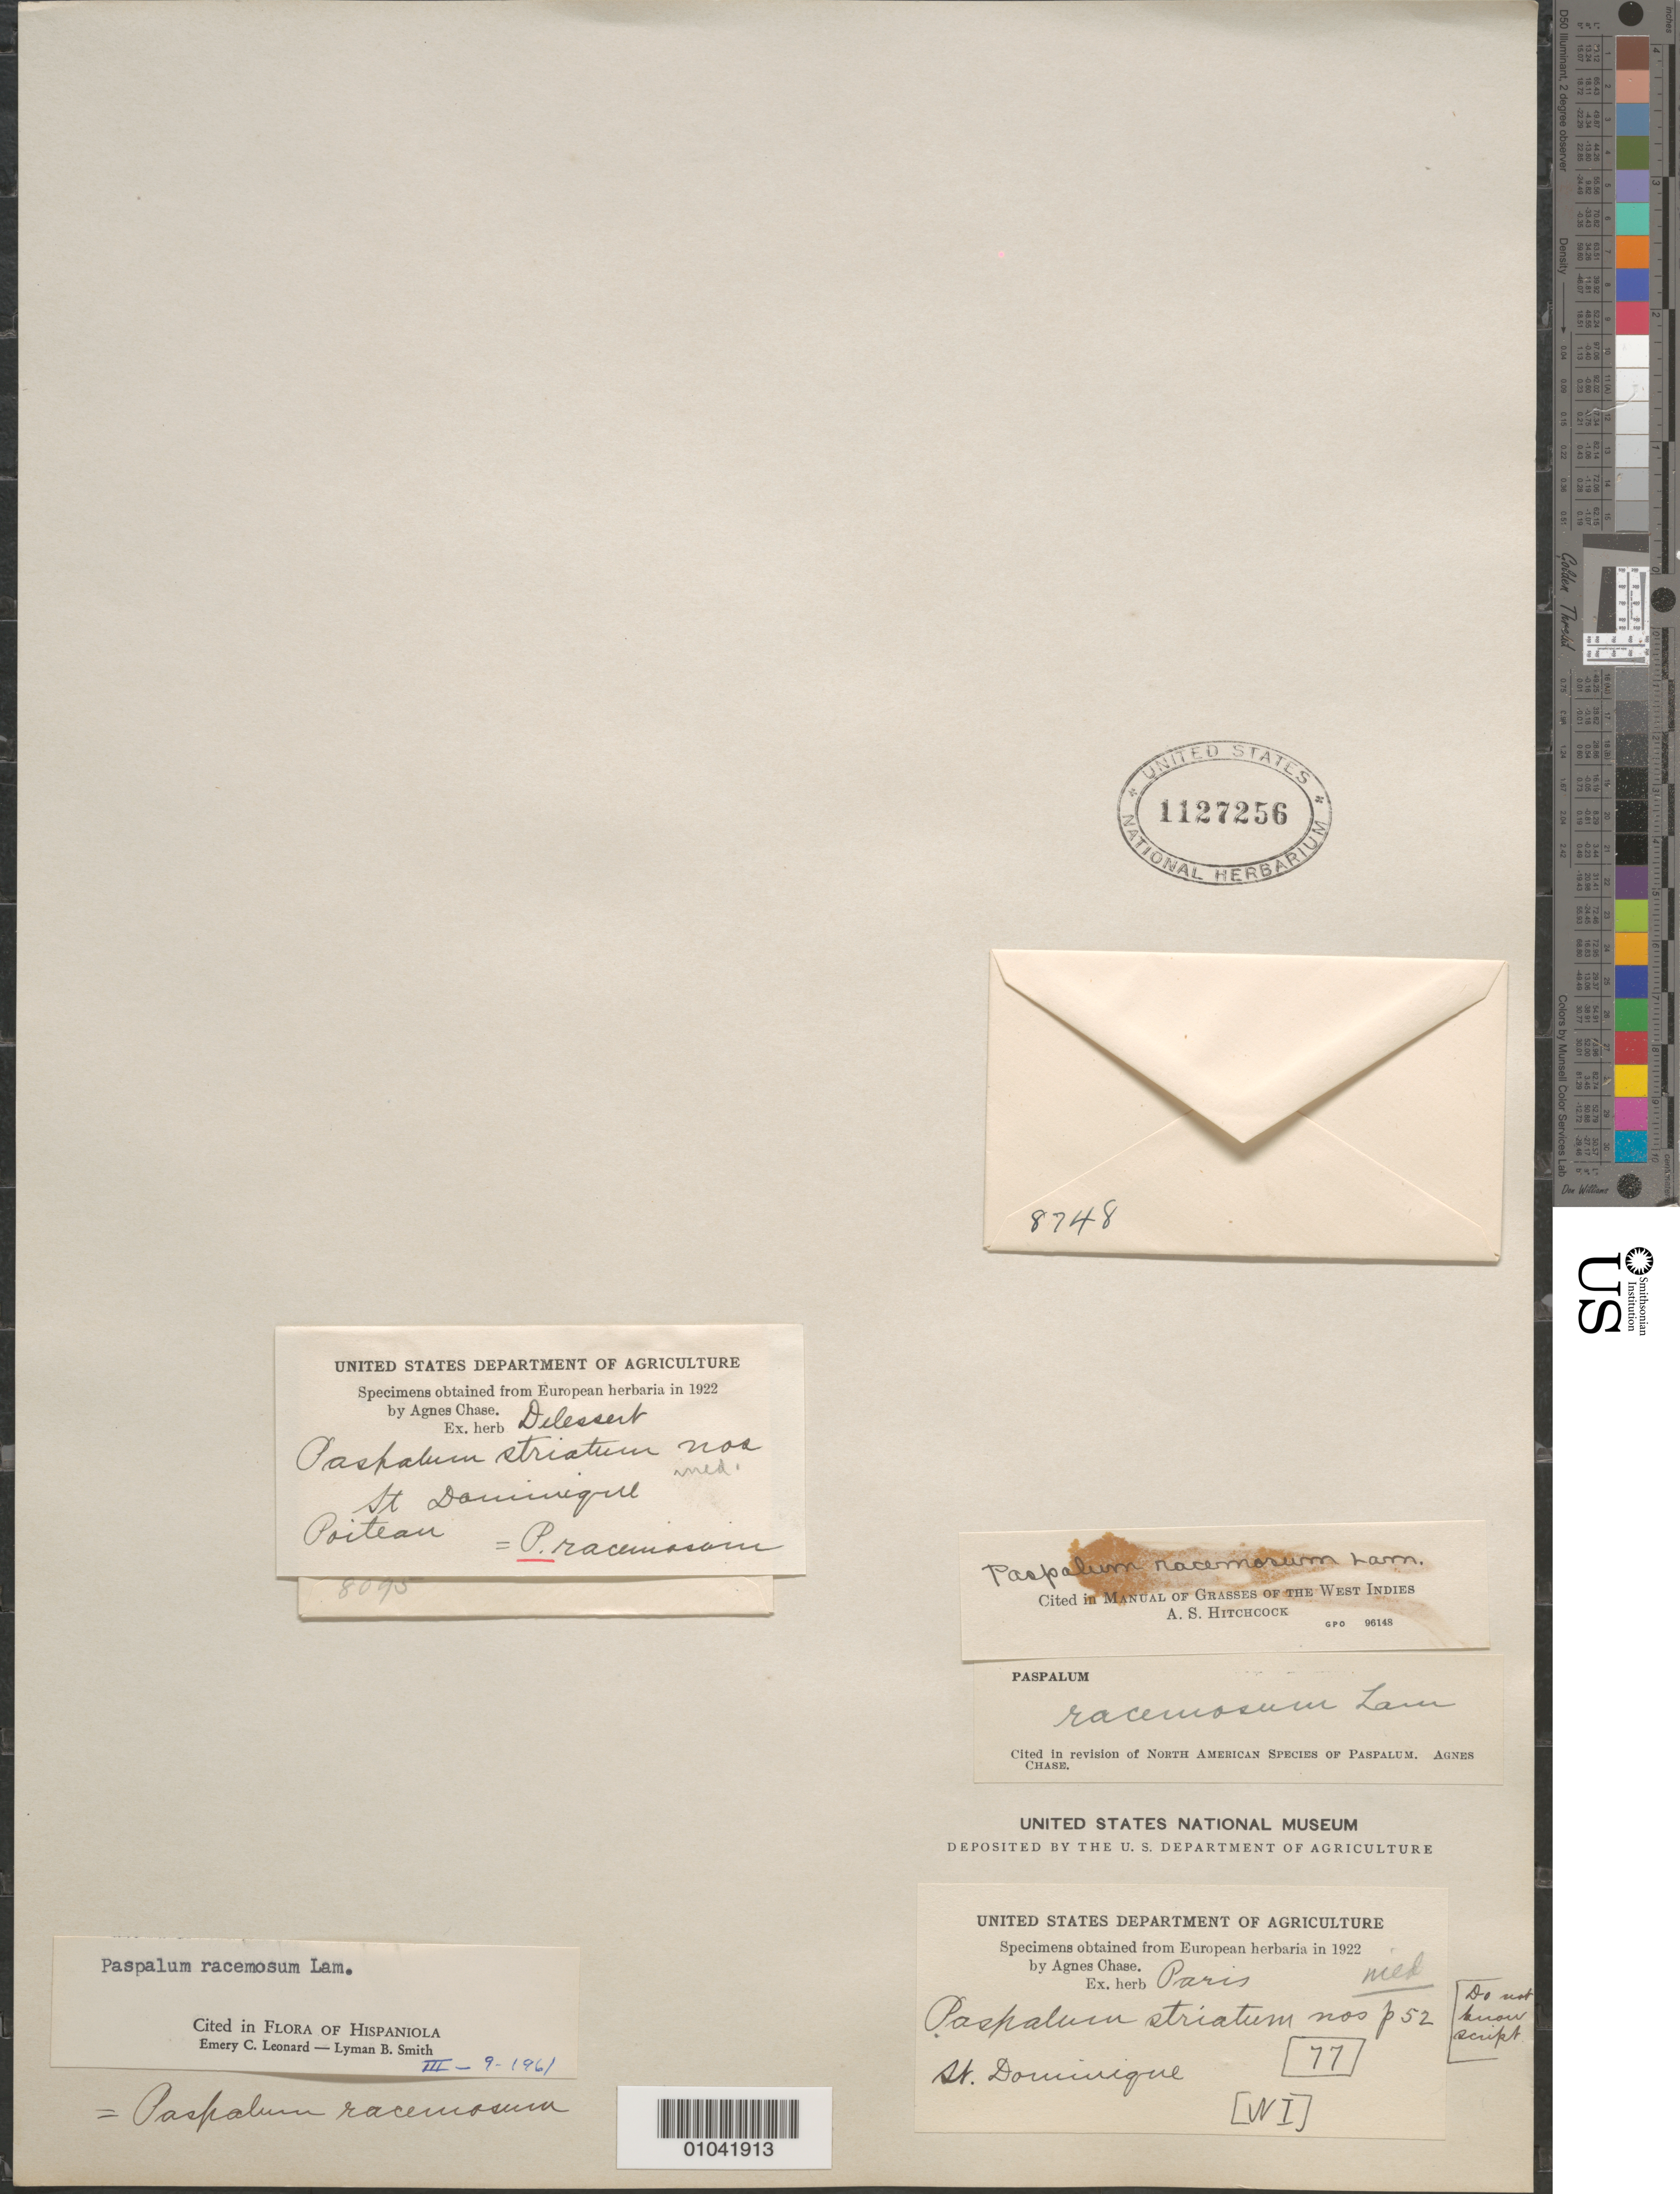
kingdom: Plantae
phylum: Tracheophyta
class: Liliopsida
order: Poales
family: Poaceae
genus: Paspalum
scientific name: Paspalum racemosum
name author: Lam.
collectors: P. A. Poiteau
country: Dominican Republic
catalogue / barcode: US 1127256